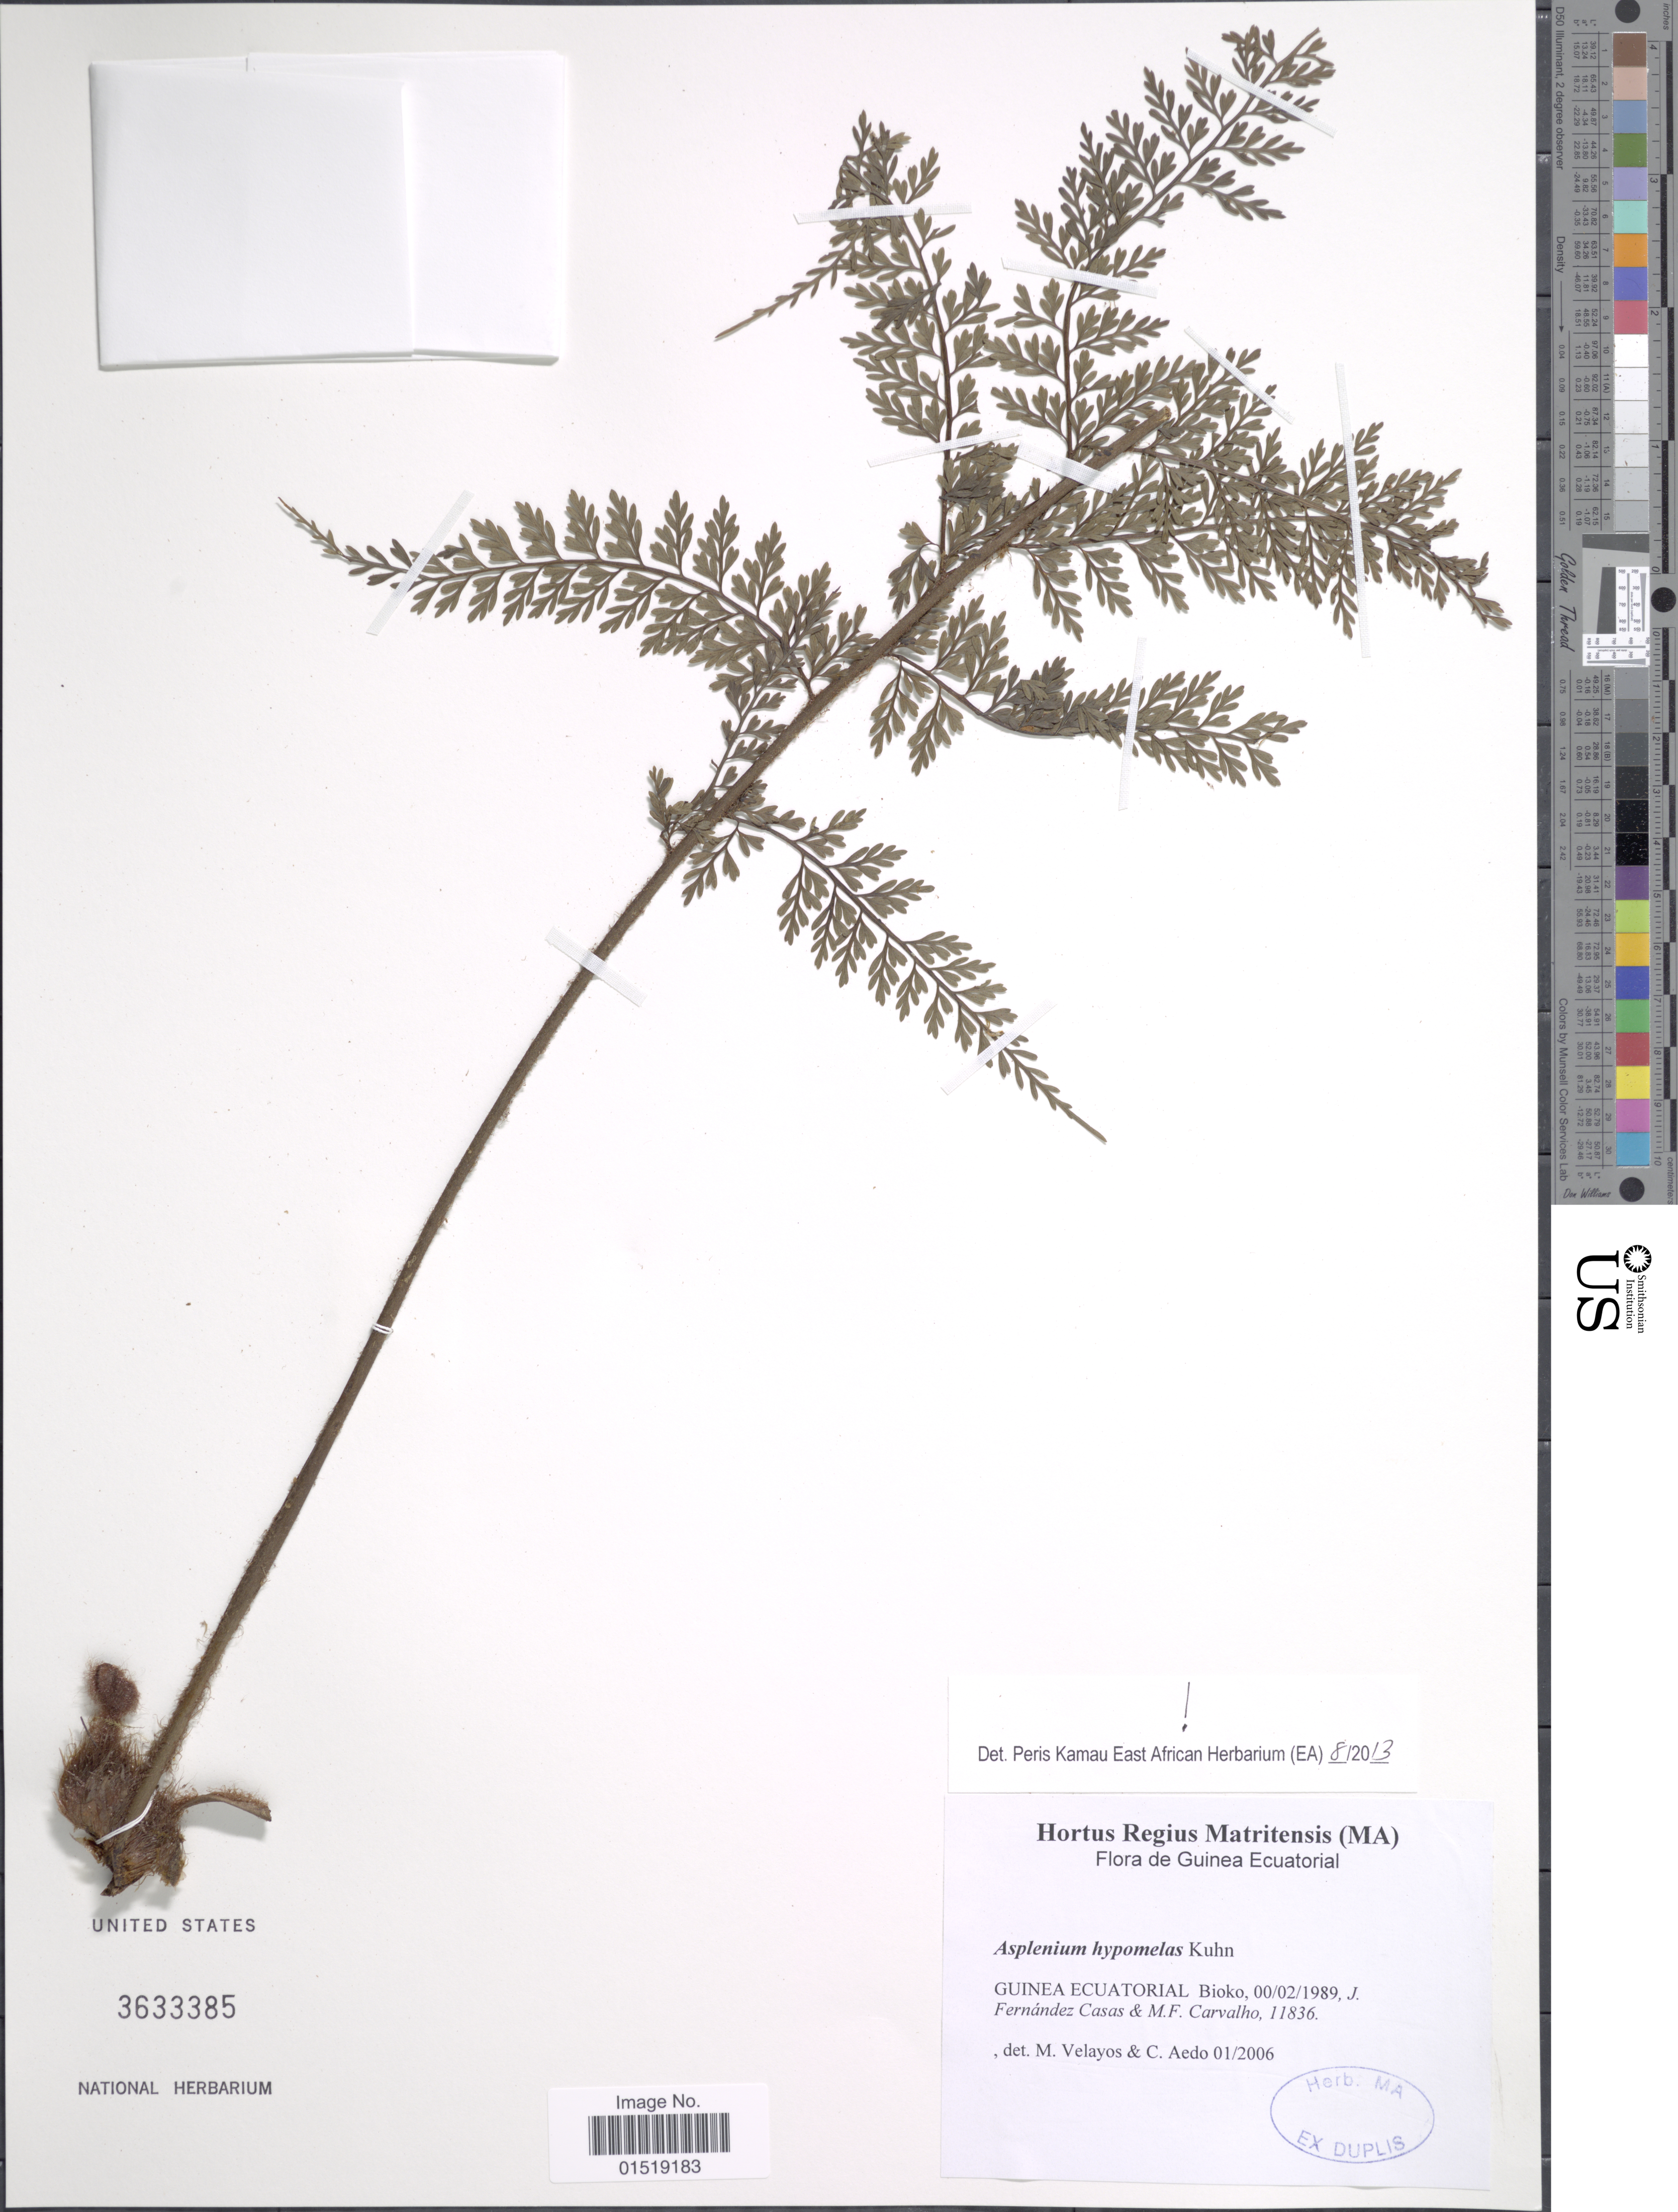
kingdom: Plantae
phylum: Tracheophyta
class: Polypodiopsida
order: Polypodiales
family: Aspleniaceae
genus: Asplenium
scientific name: Asplenium hypomelas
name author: Kuhn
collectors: J. Casas & M. F. Carvalho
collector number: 11836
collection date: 1989-02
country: Equatorial Guinea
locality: Bioko.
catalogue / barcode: US 3633385